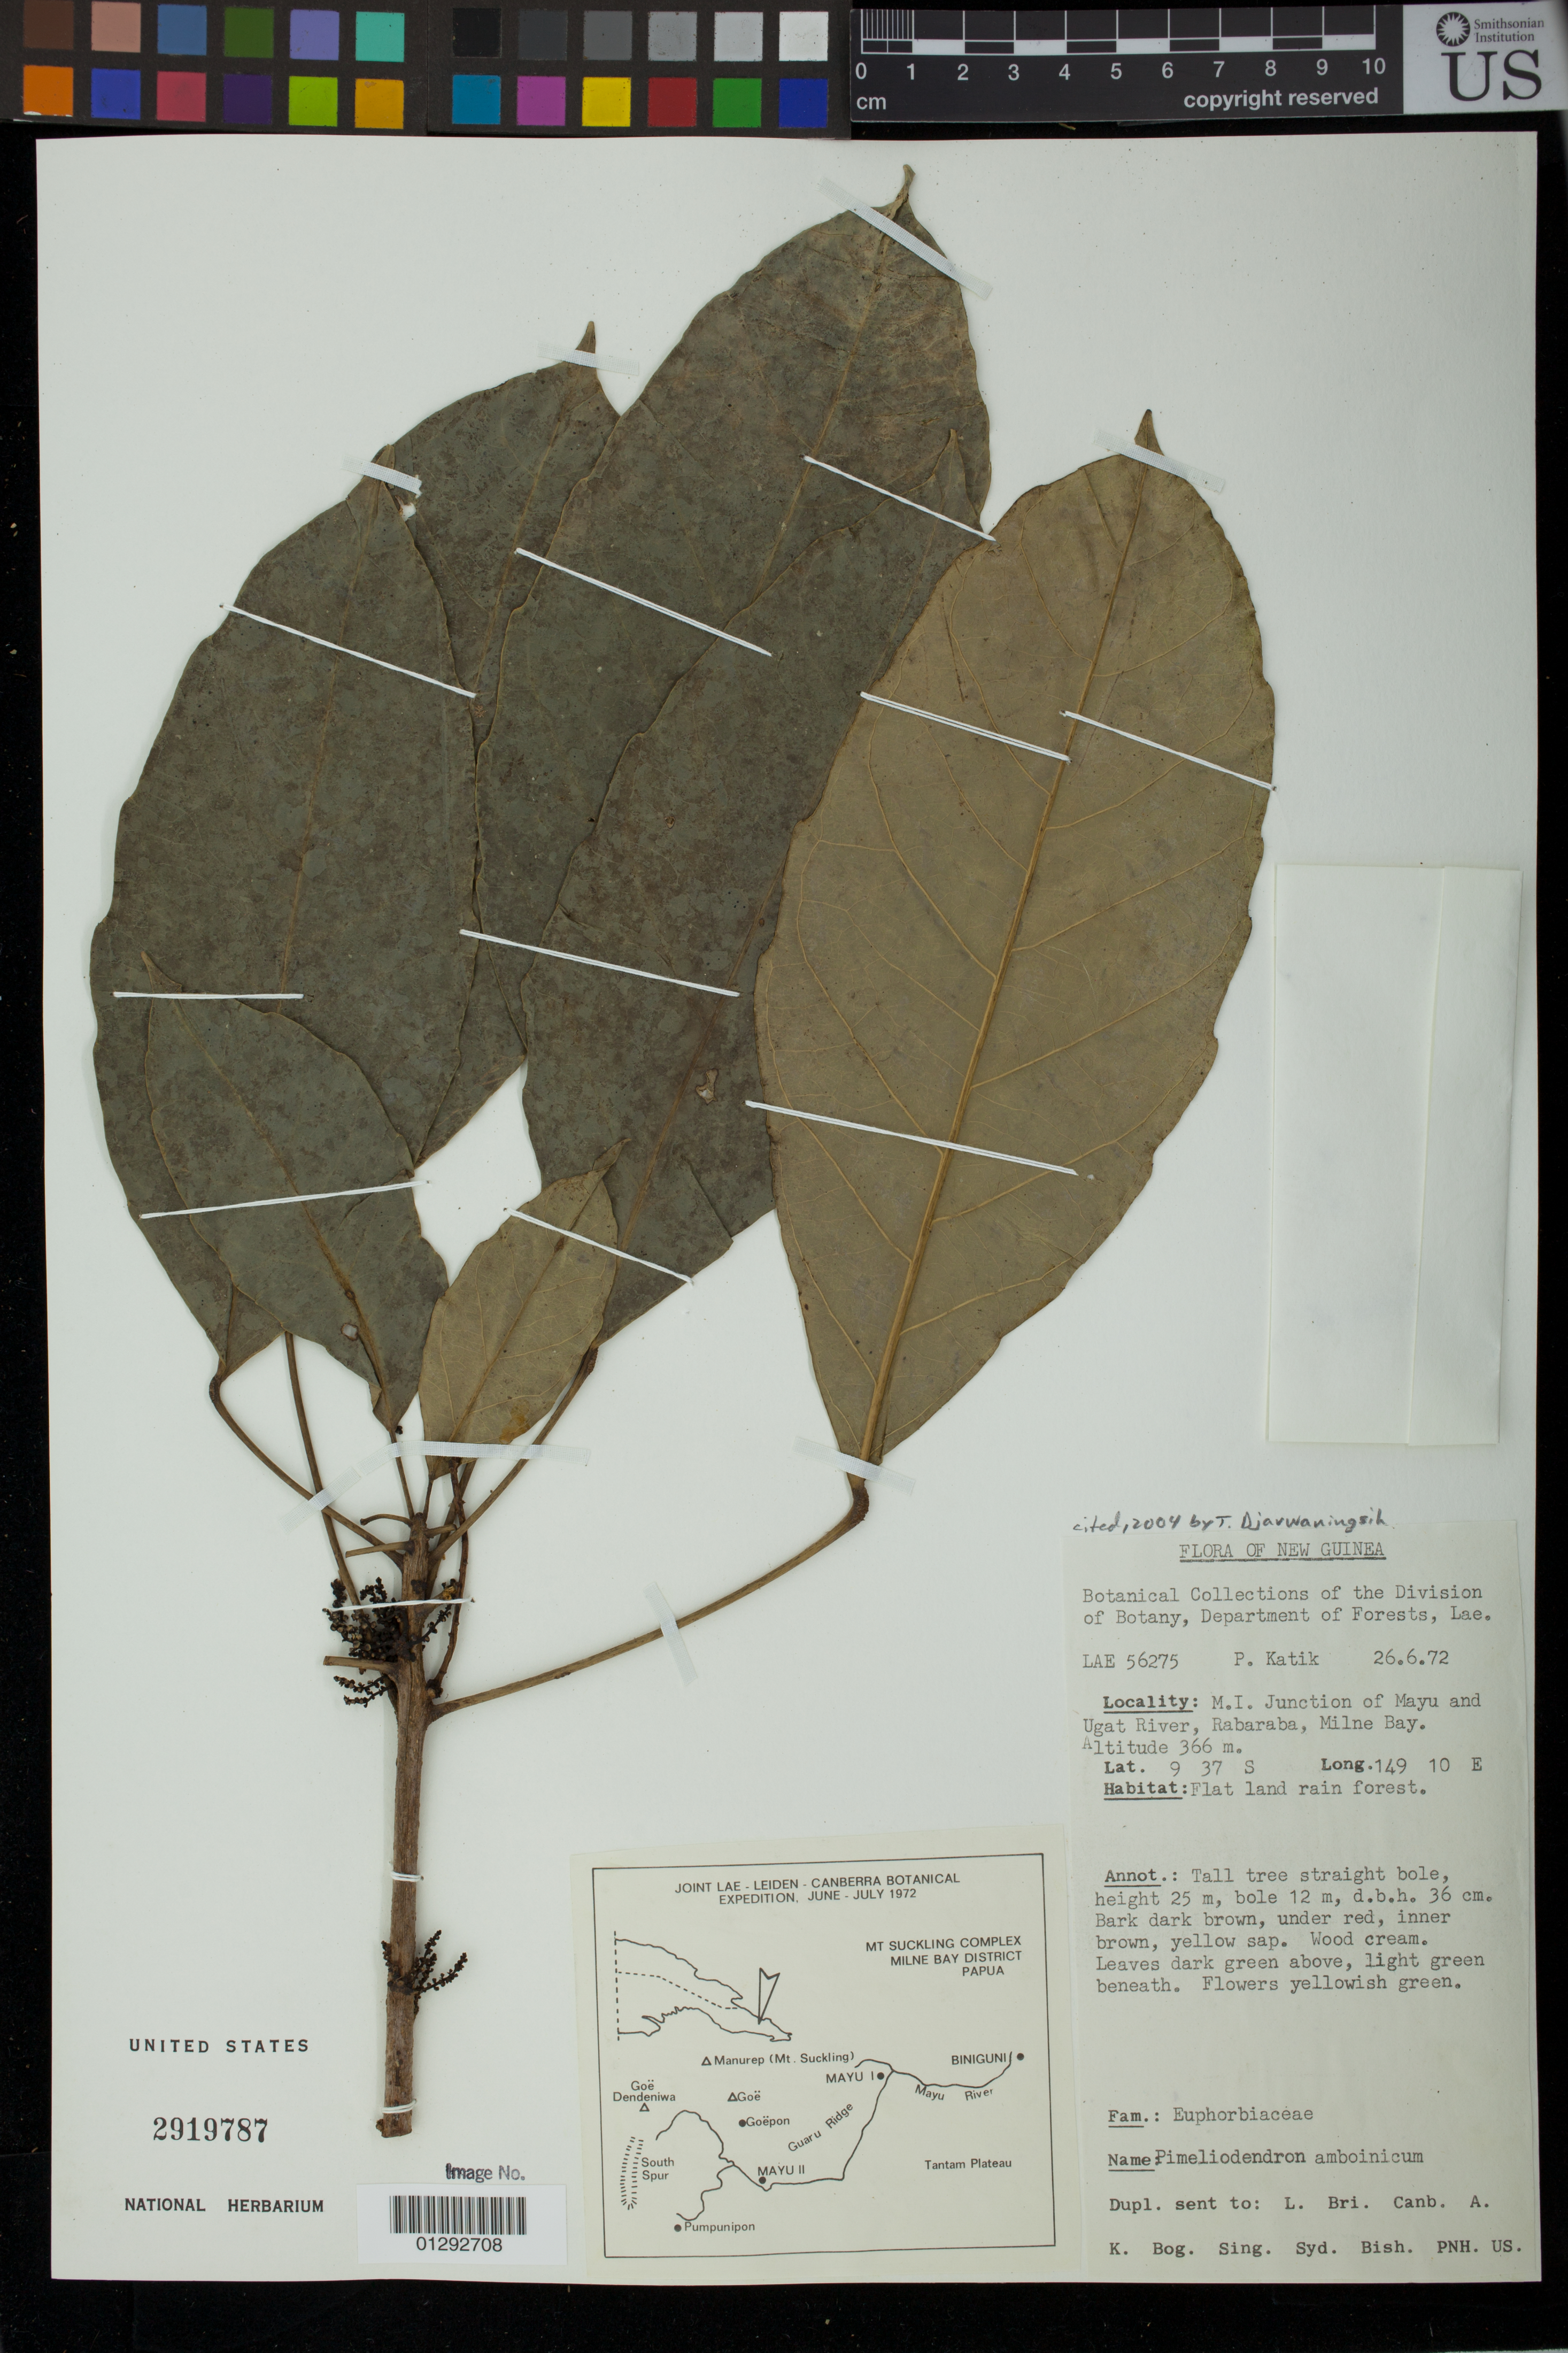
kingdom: Plantae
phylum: Tracheophyta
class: Magnoliopsida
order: Malpighiales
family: Euphorbiaceae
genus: Pimelodendron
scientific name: Pimelodendron amboinicum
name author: Hassk.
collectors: P. Katik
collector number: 56275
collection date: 1972-06-26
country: Papua New Guinea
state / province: Milne Bay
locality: M.I. Junction of Mayu and Ugat River, Rabaraba, Milne Bay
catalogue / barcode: US 2919787